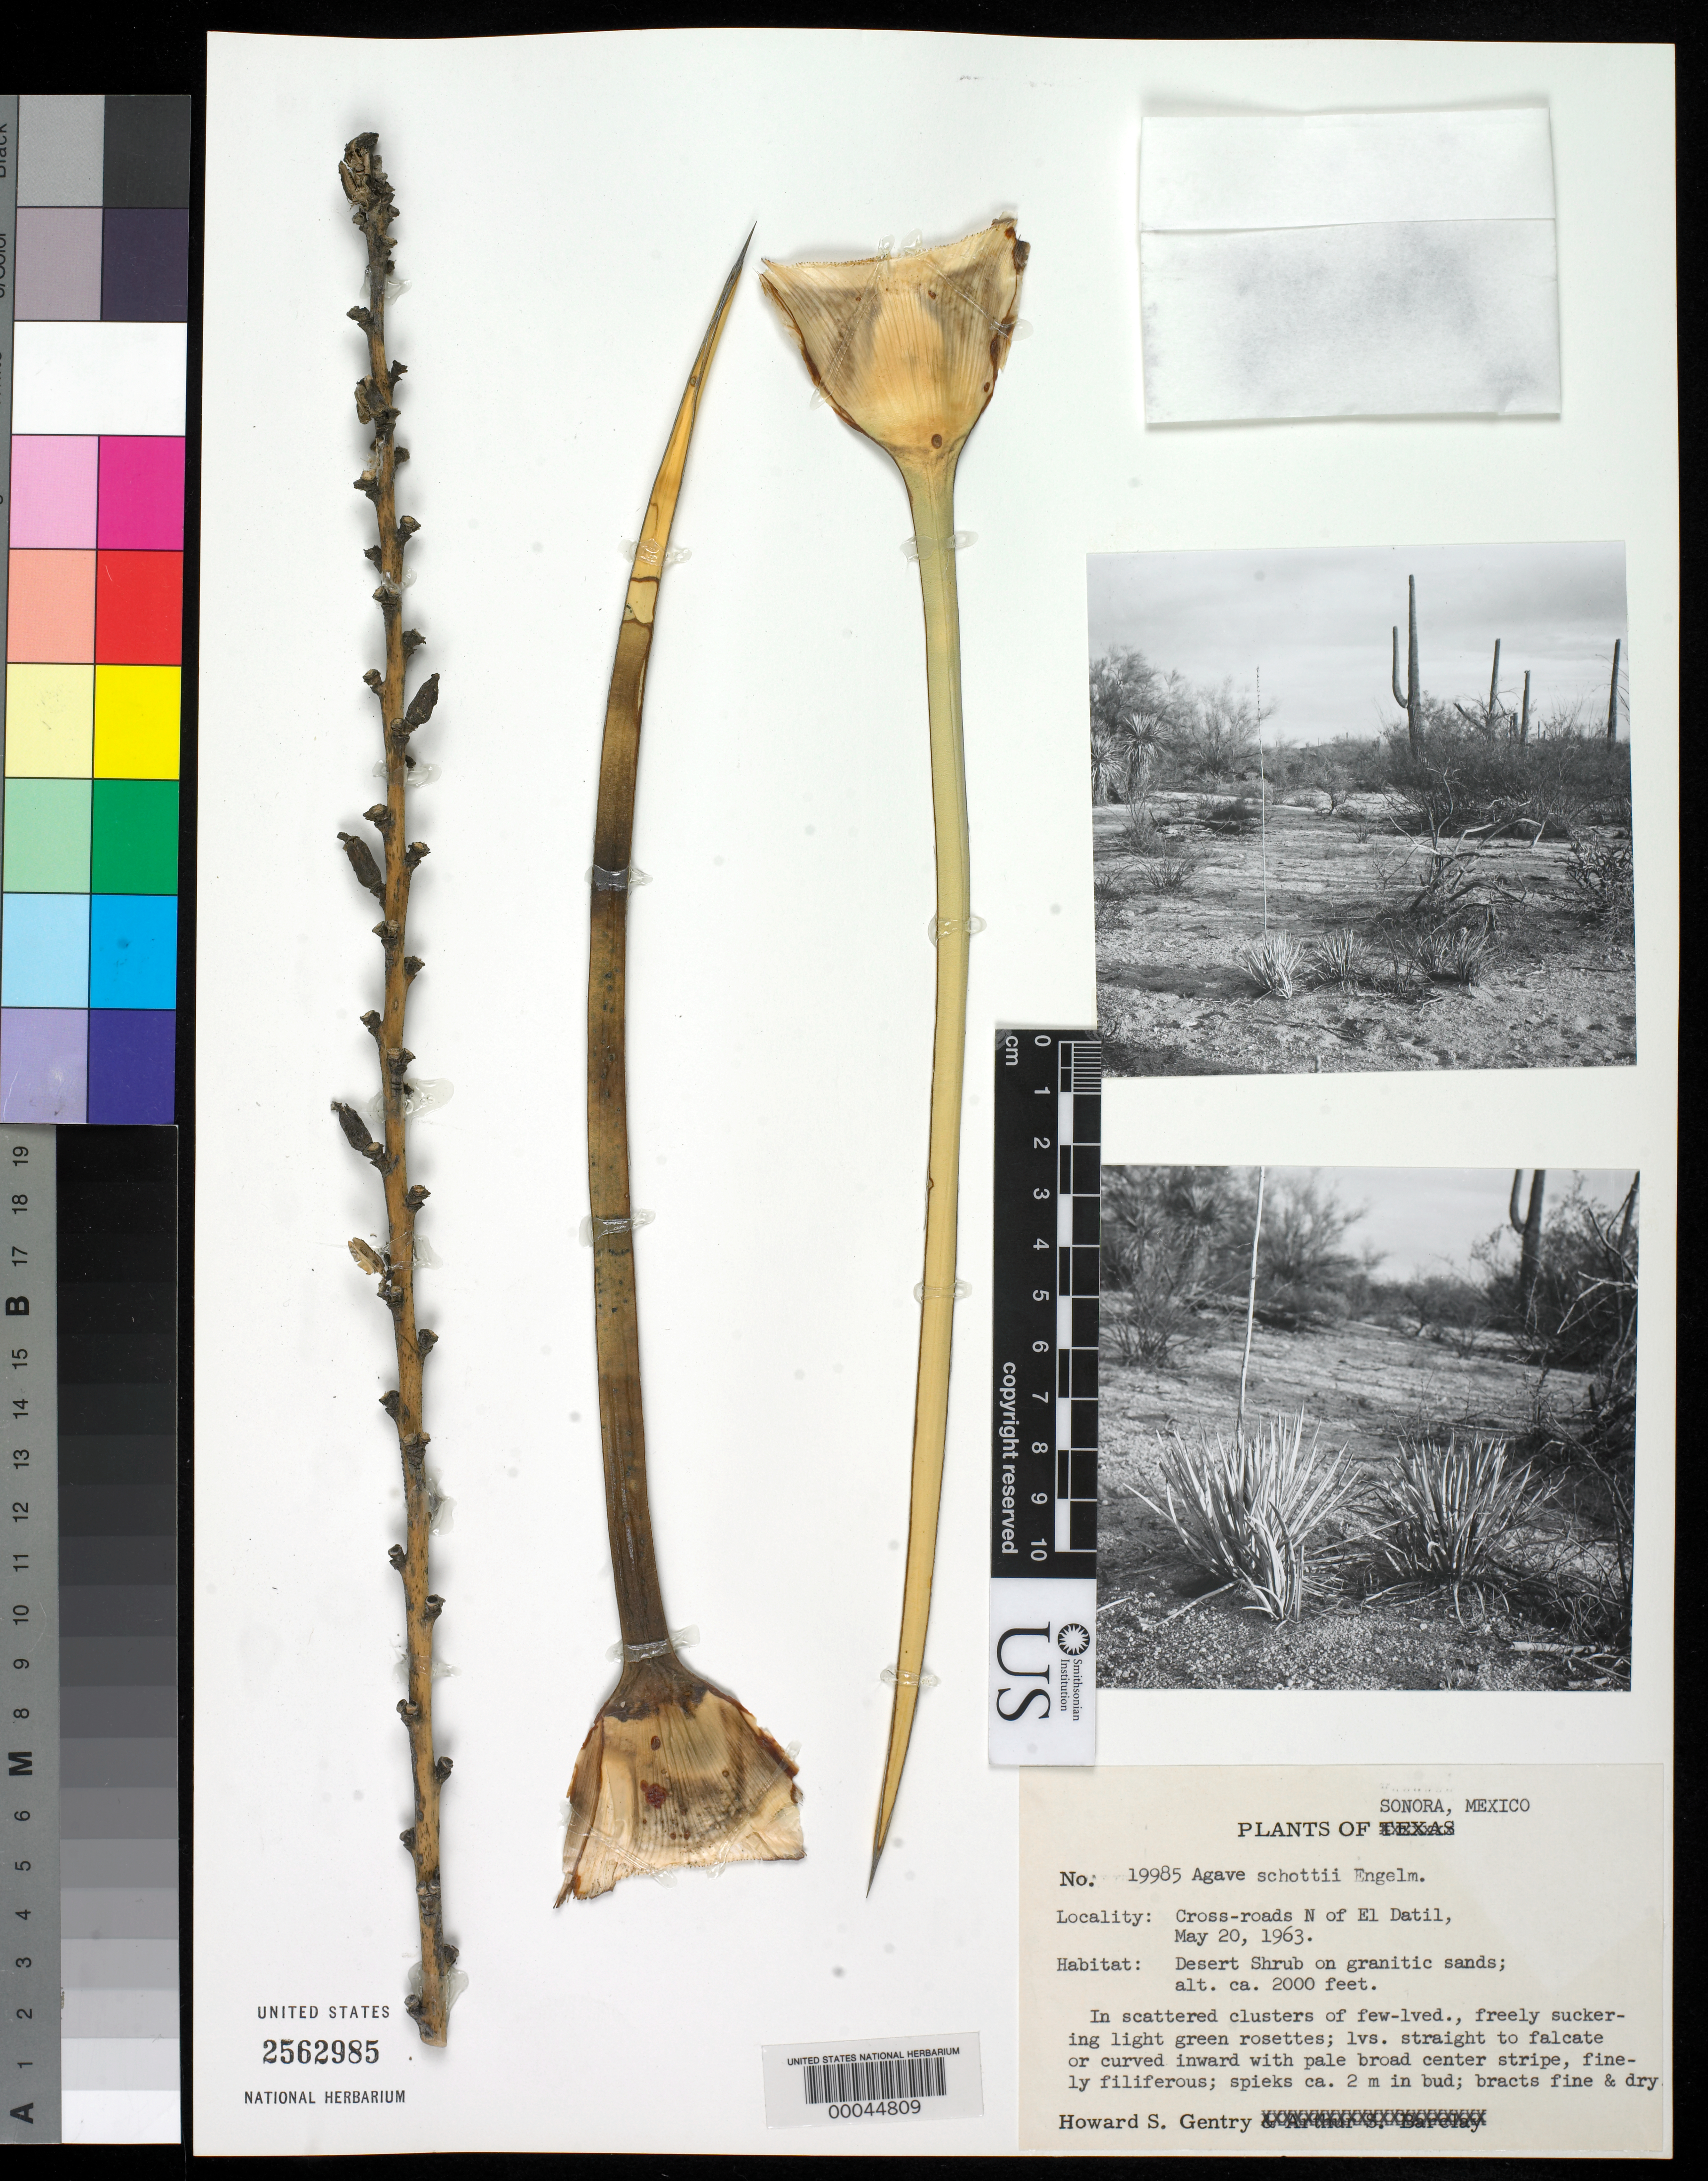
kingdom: Plantae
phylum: Tracheophyta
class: Liliopsida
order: Asparagales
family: Asparagaceae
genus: Agave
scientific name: Agave schottii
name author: Engelm.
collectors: H. S. Gentry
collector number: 19985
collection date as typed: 20 May 1963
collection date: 1963-05-20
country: Mexico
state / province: Sonora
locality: Cross-roads N of El Datil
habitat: Desert shrub on granitic sands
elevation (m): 610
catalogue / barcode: US 2562985